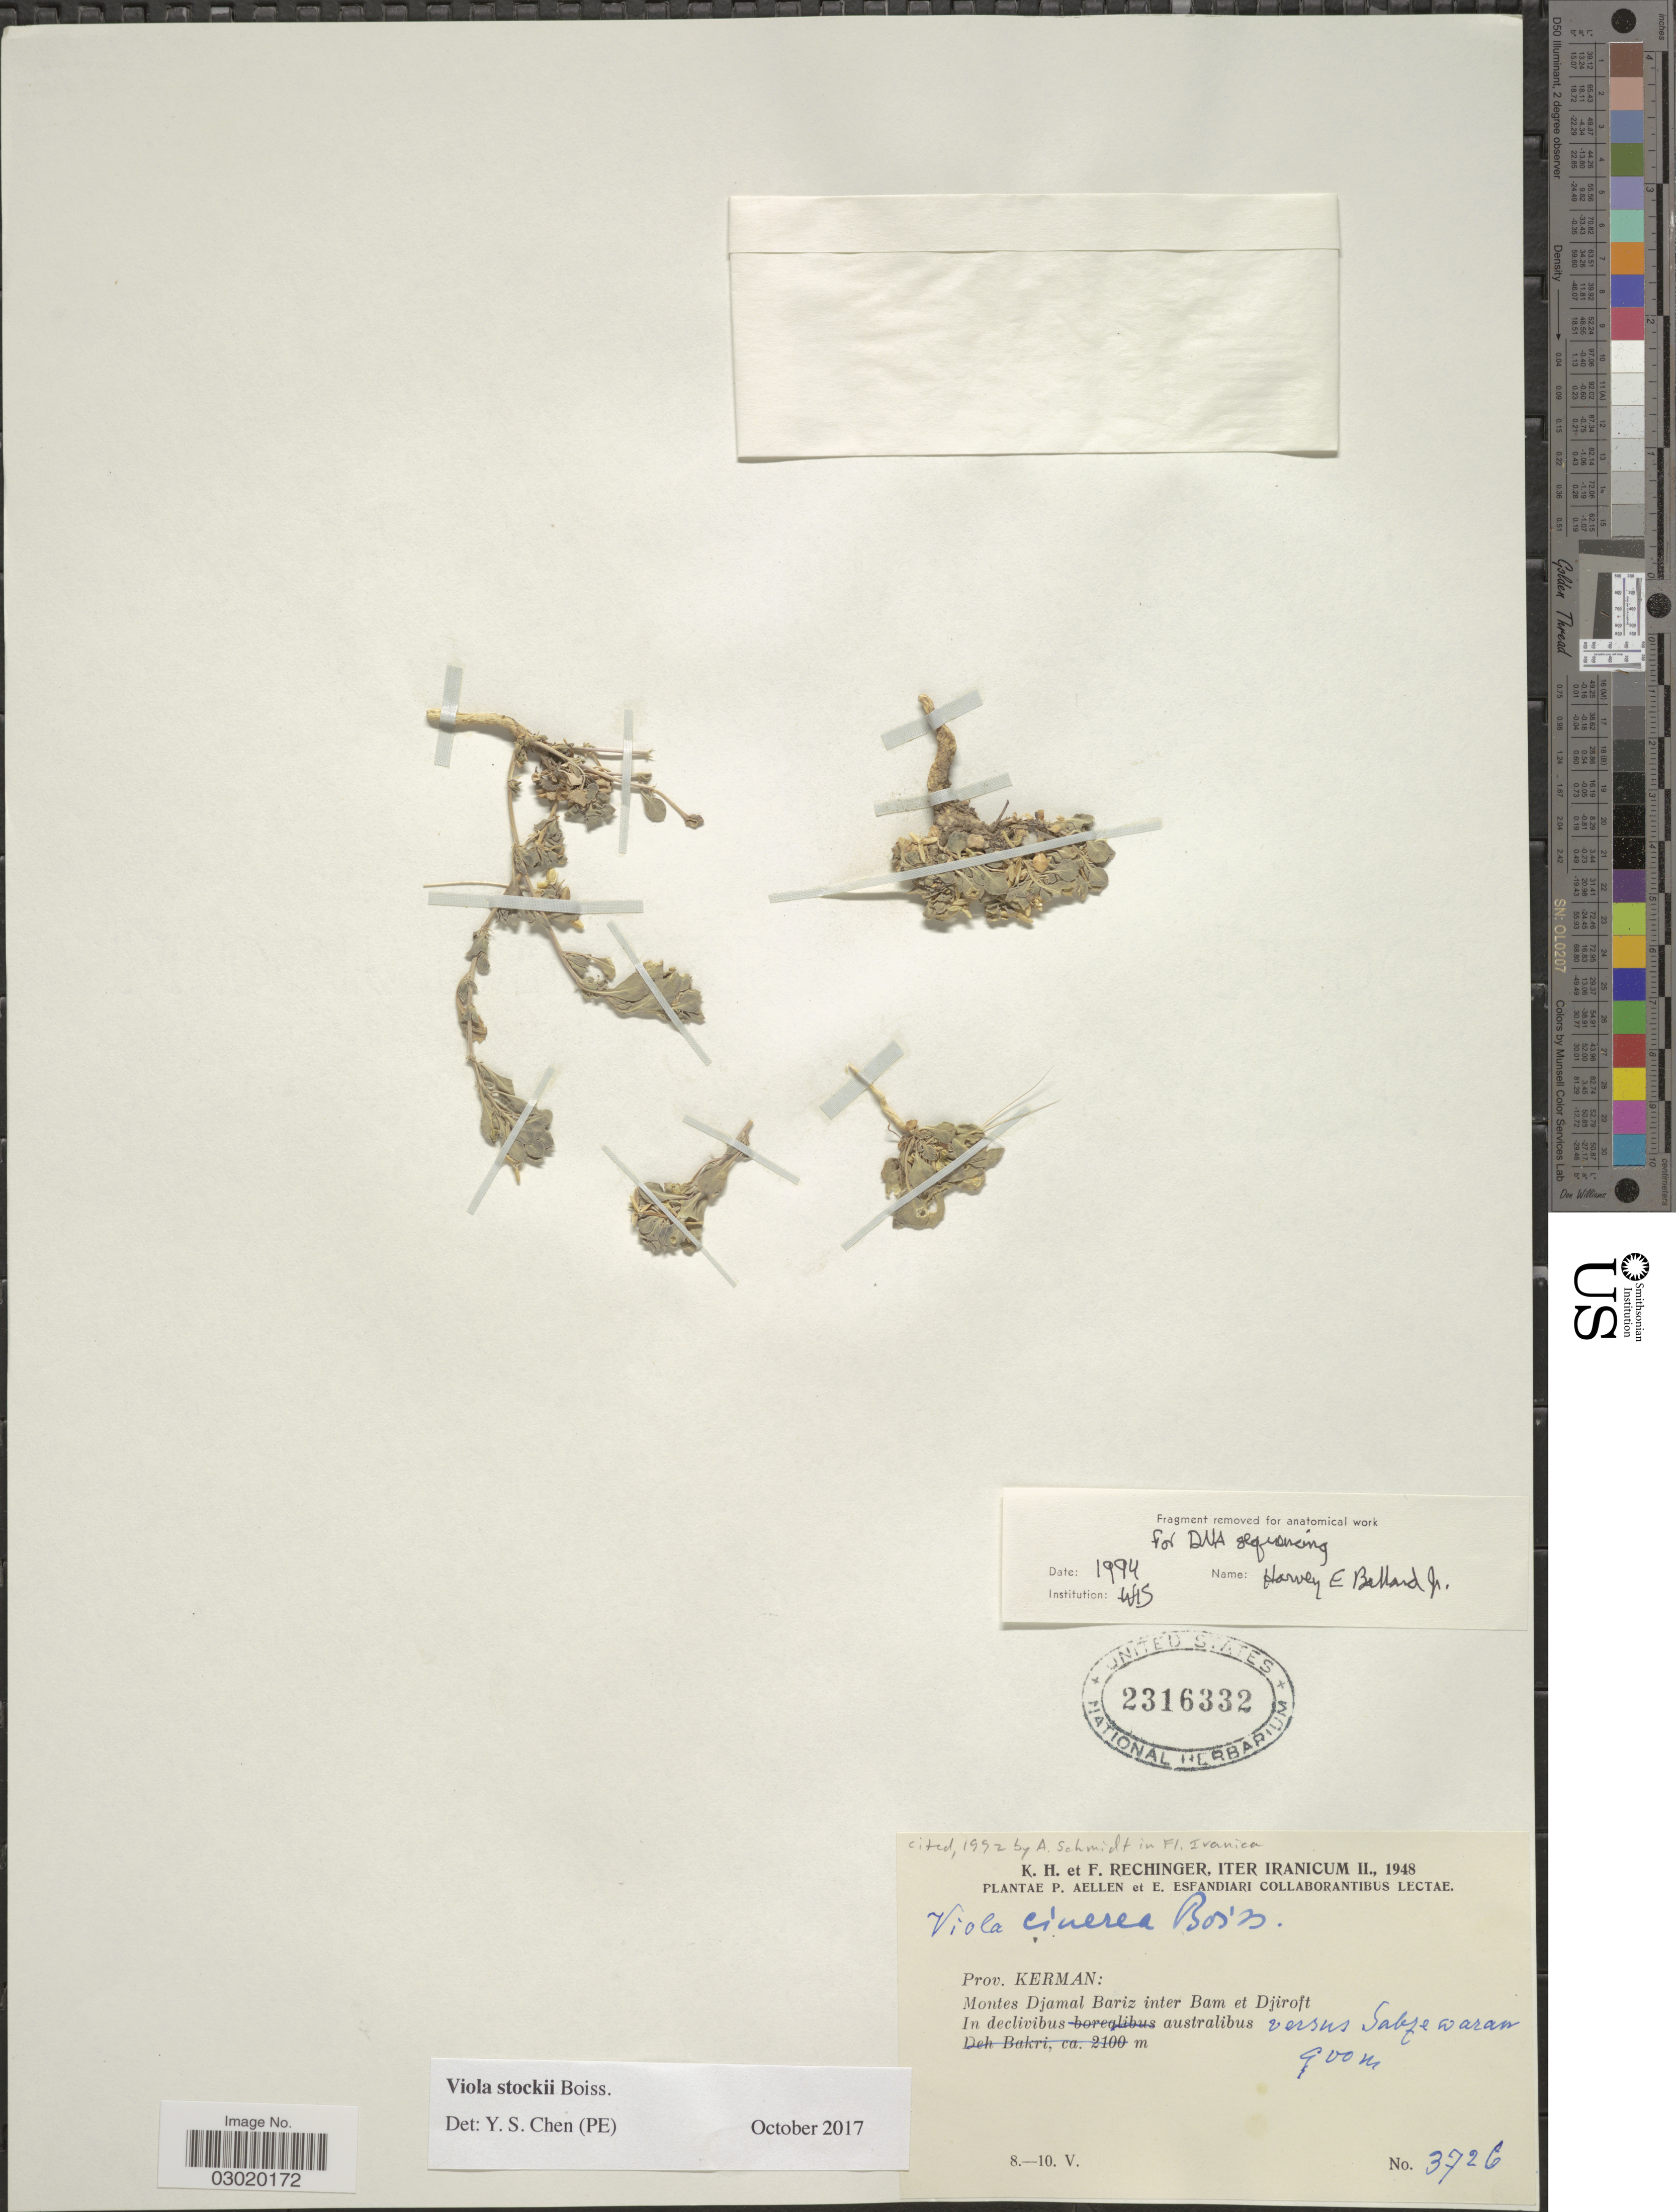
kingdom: Plantae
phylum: Tracheophyta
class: Magnoliopsida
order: Malpighiales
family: Violaceae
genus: Viola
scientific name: Viola stocksii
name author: Boiss.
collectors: K. H. Rechinger & F. Rechinger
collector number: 3726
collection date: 1948-05-08/1948-05-10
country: Iran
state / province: Kerman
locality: Prov. Kerman: Montes Djamal Bariz inter Bam et Djiroft.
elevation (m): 900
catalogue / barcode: US 2316332